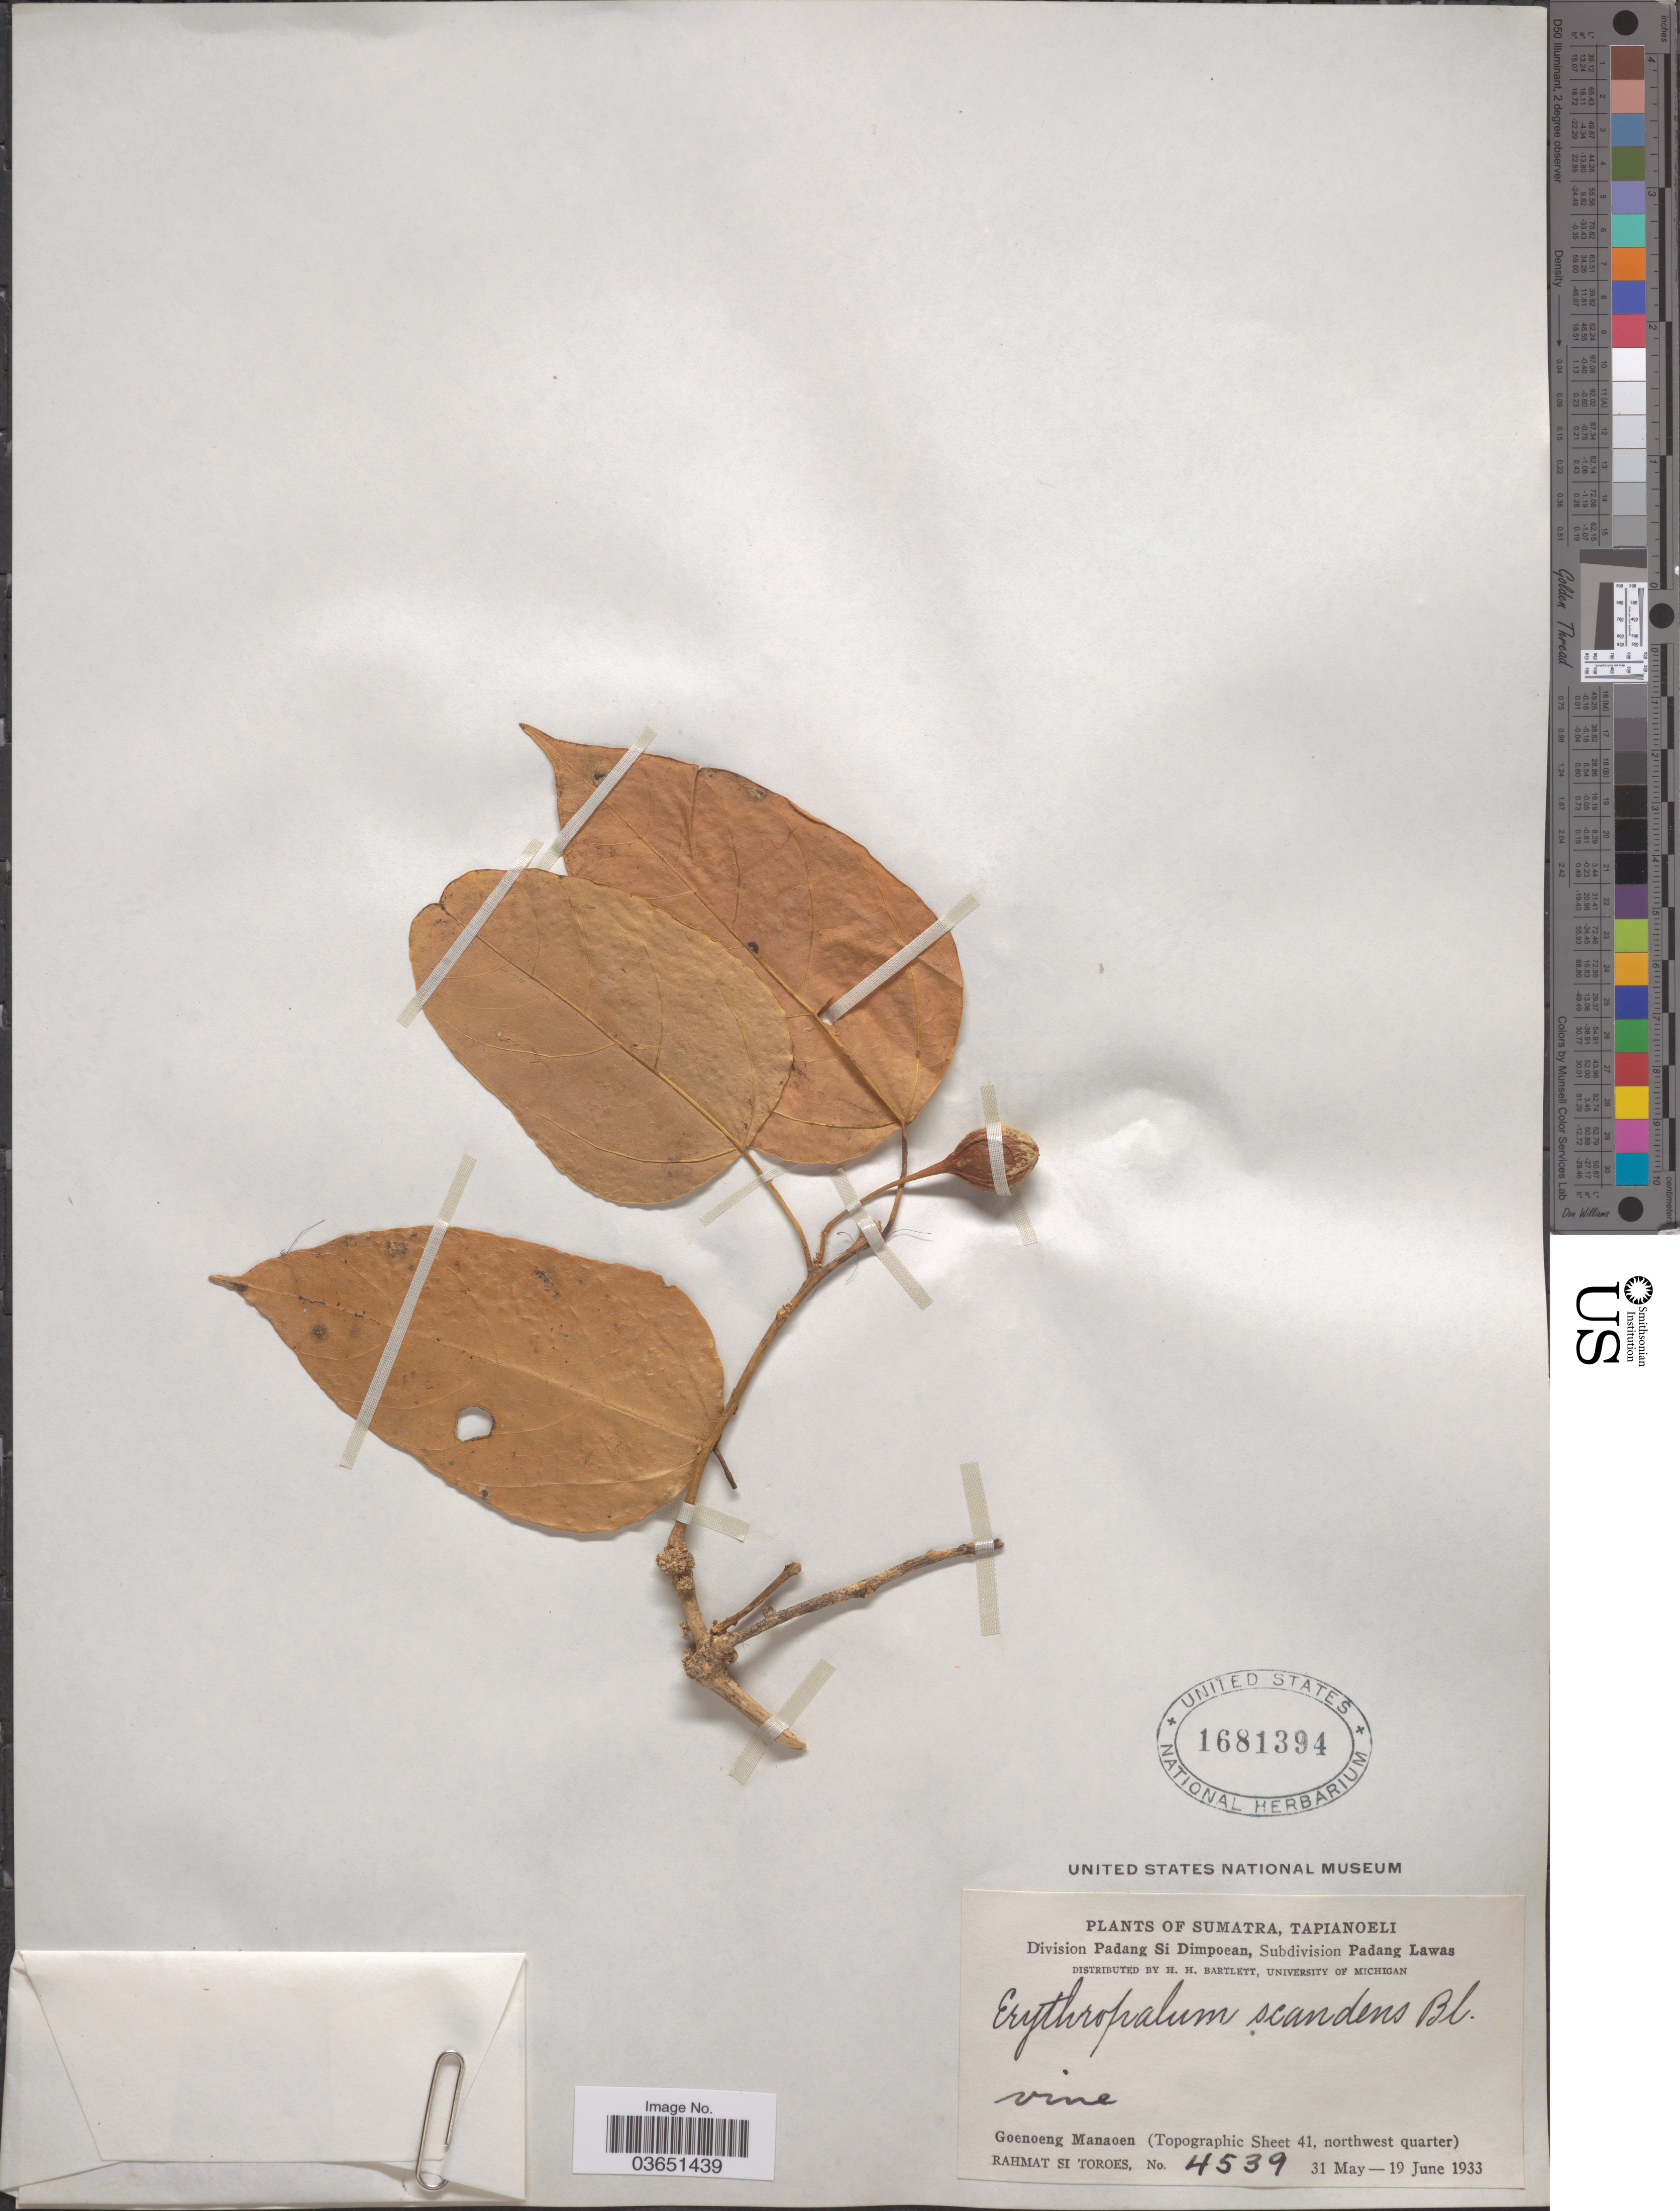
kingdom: Plantae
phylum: Tracheophyta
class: Magnoliopsida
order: Santalales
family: Erythropalaceae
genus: Erythropalum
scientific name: Erythropalum scandens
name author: Blume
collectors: Rahmat Si Boeea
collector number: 4539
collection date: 1933-05-31/1933-06-19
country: Indonesia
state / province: Sumatra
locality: Tapianoeli. Division Padang Si Dimpoean, Subdivision Padang Lawas. Goenoeng Manaoen (Topographic Sheet 41, northwest quarter).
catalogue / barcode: US 1681394